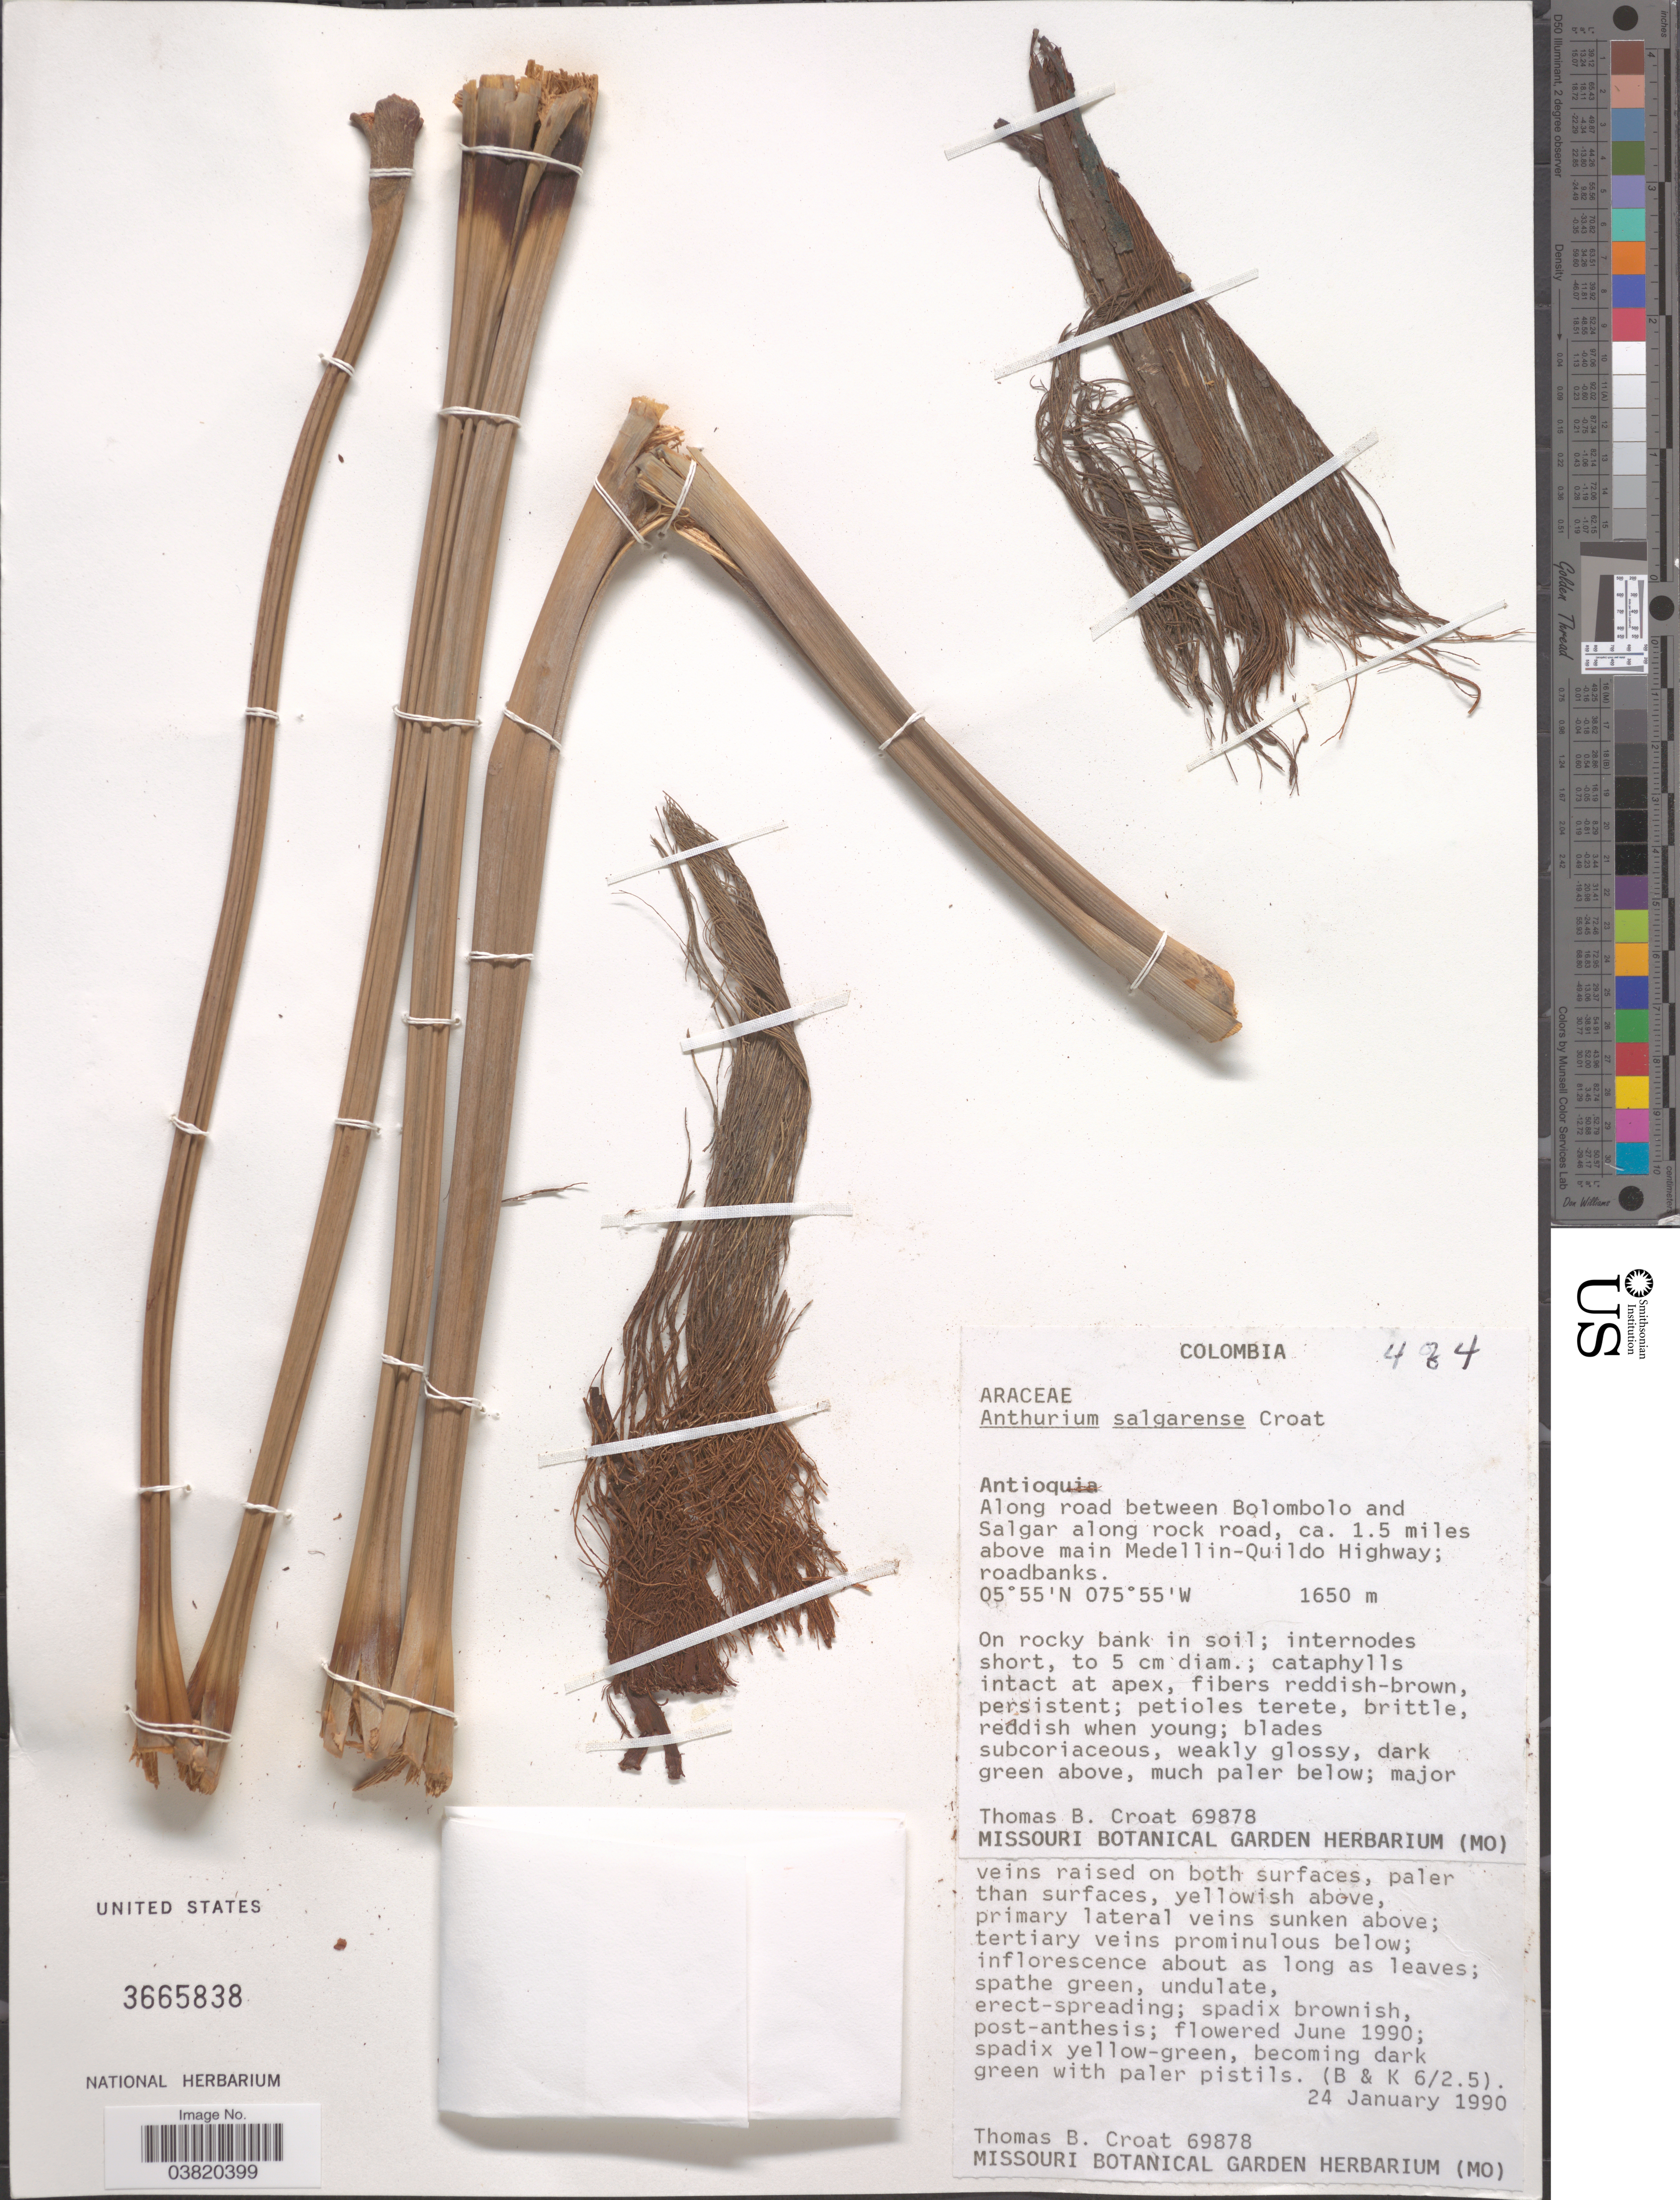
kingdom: Plantae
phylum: Tracheophyta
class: Liliopsida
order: Alismatales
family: Araceae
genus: Anthurium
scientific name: Anthurium salgarense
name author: Croat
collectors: T. B. Croat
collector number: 69878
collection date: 1990-01-24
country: Colombia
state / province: Antioquia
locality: Along road between Bolombolo and Salgar along rock road, ca. 1.5 miles above main Medellin-Quildo Highway.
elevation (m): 1650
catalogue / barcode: US 3665838